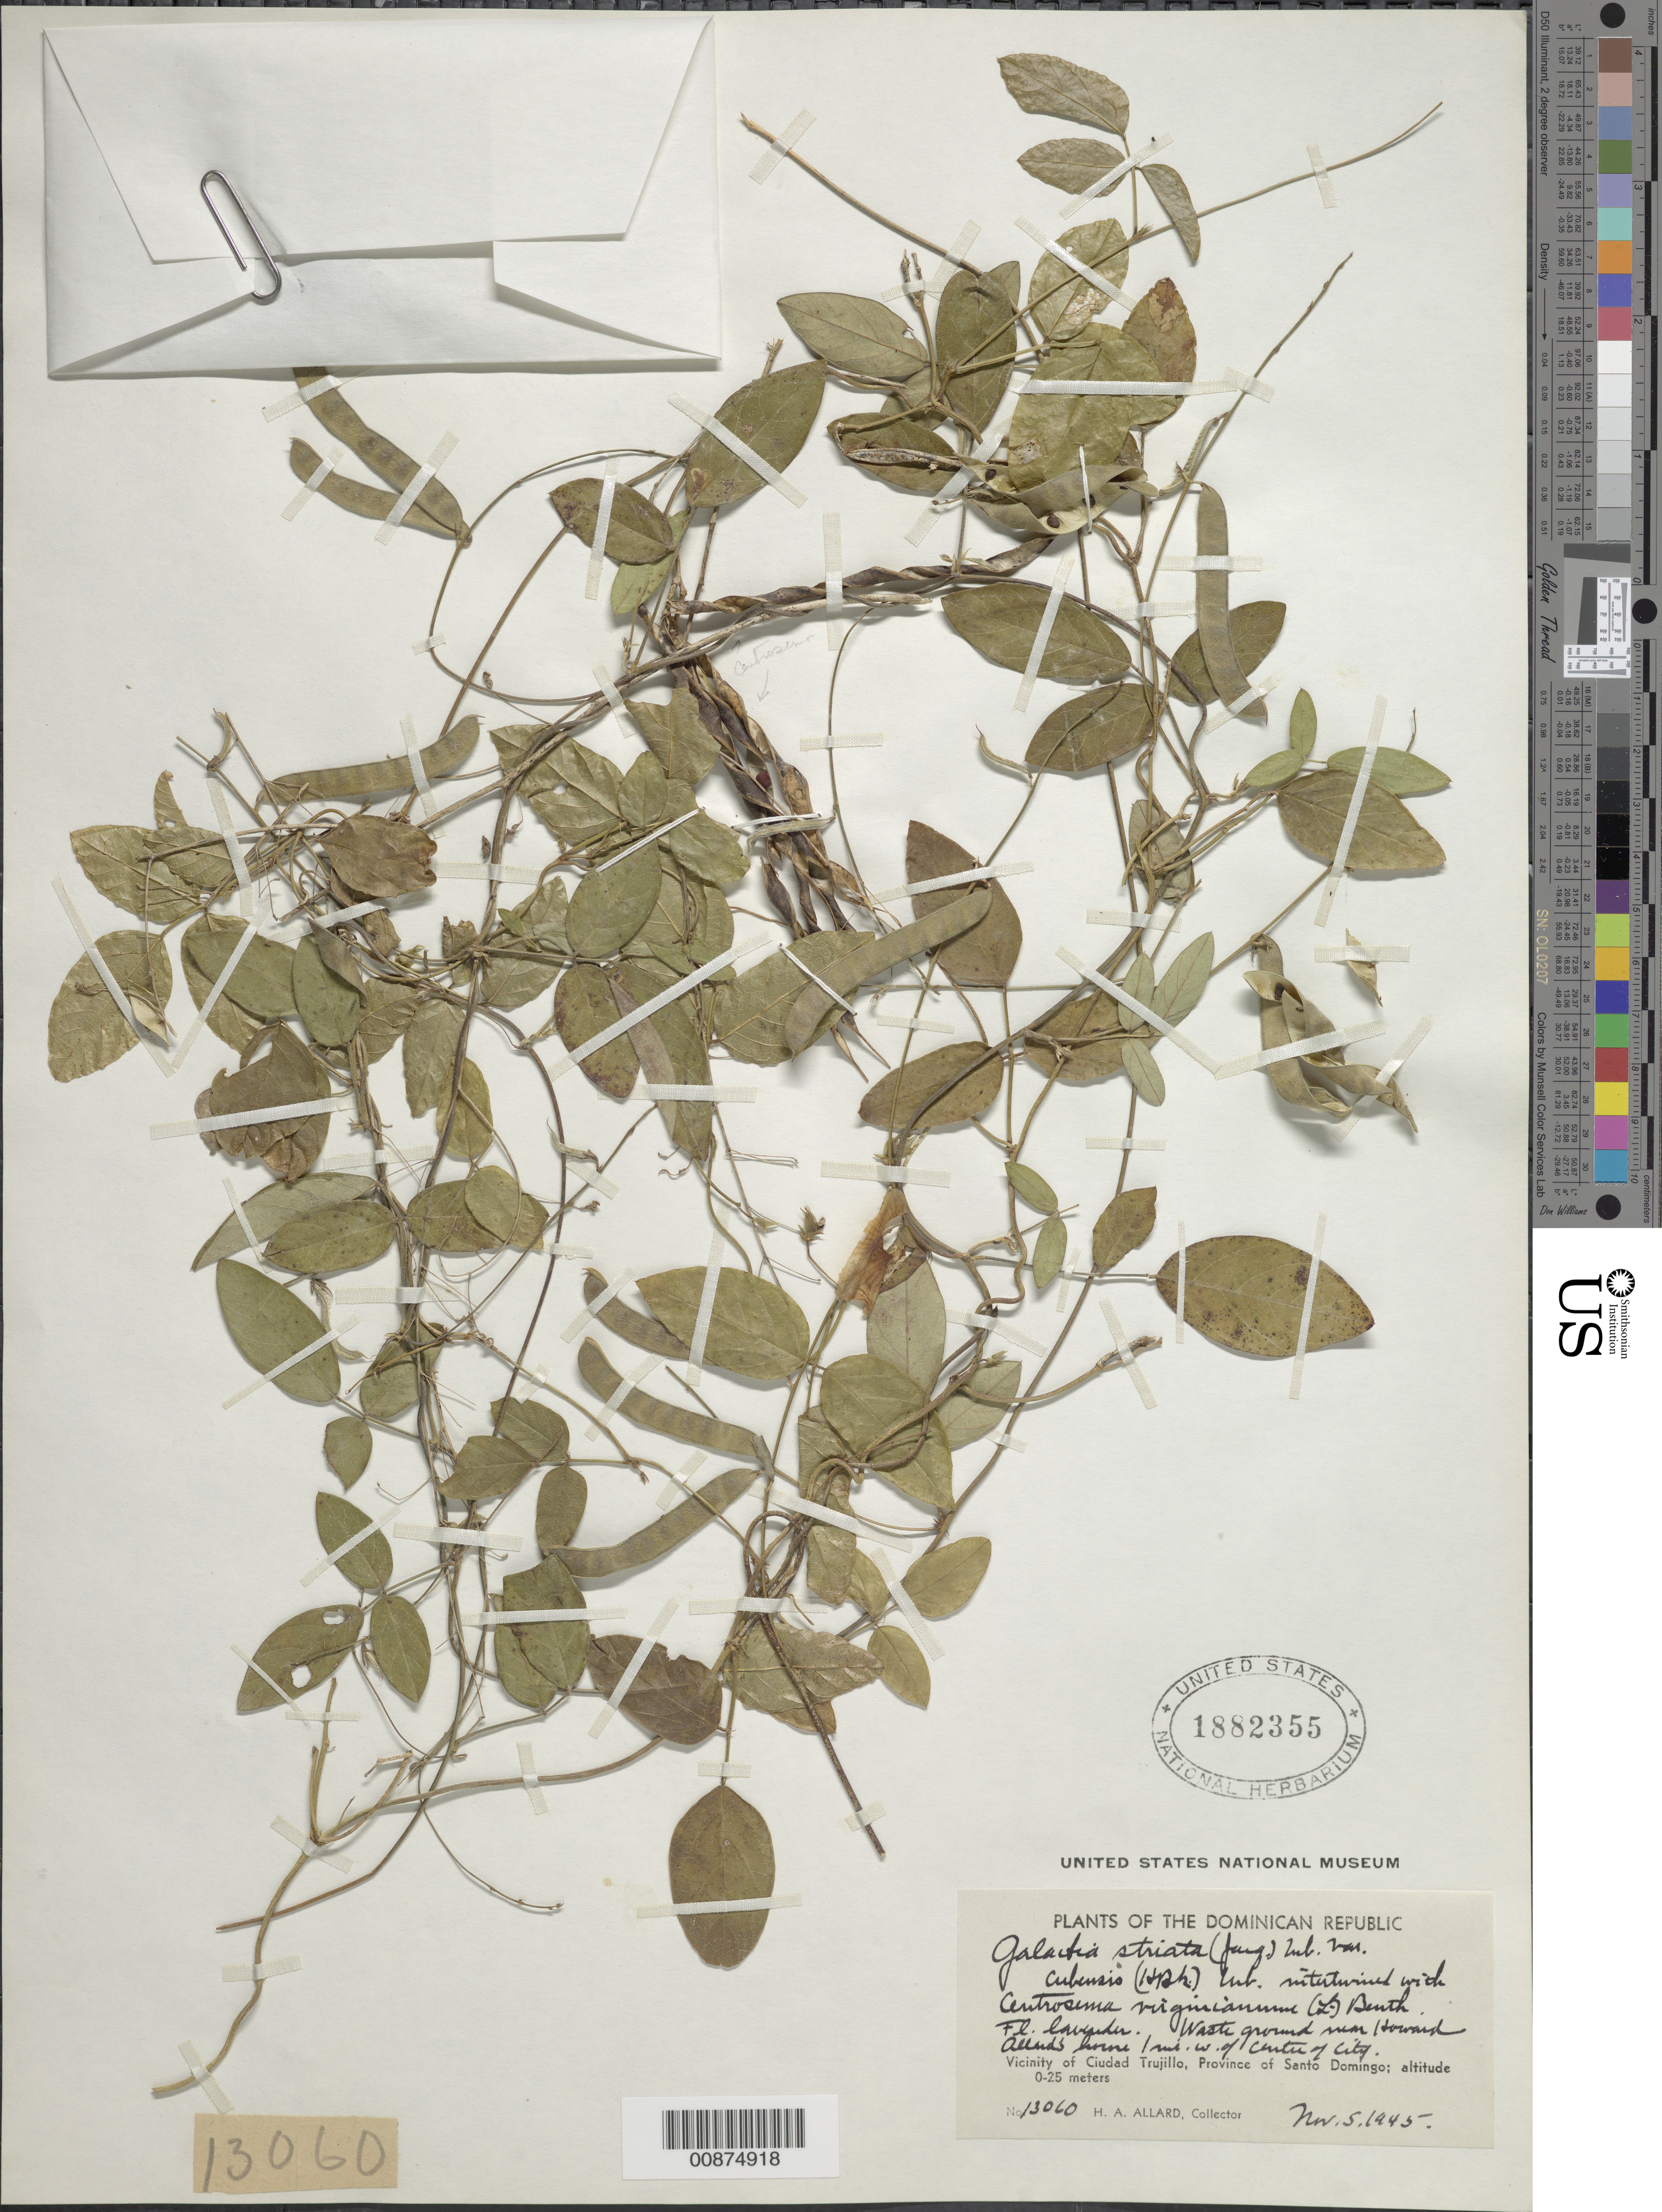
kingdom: Plantae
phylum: Tracheophyta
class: Magnoliopsida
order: Fabales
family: Fabaceae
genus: Galactia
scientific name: Galactia striata var. cubensis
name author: (Kunth) Urb.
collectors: H. A. Allard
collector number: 13060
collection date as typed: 05 Nov 1945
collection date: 1945-11-05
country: Dominican Republic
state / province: Distrito Nacional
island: Hispaniola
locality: Vicinity of Ciudad Trujillo, Province of Santo Domingo (obsolete). Waste ground near Howard Allard's house, 1 mi. W of center of city.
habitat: Intertwined with Centrosema virginianum (l.) Benth. Waste ground.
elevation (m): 0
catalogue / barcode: US 1882355